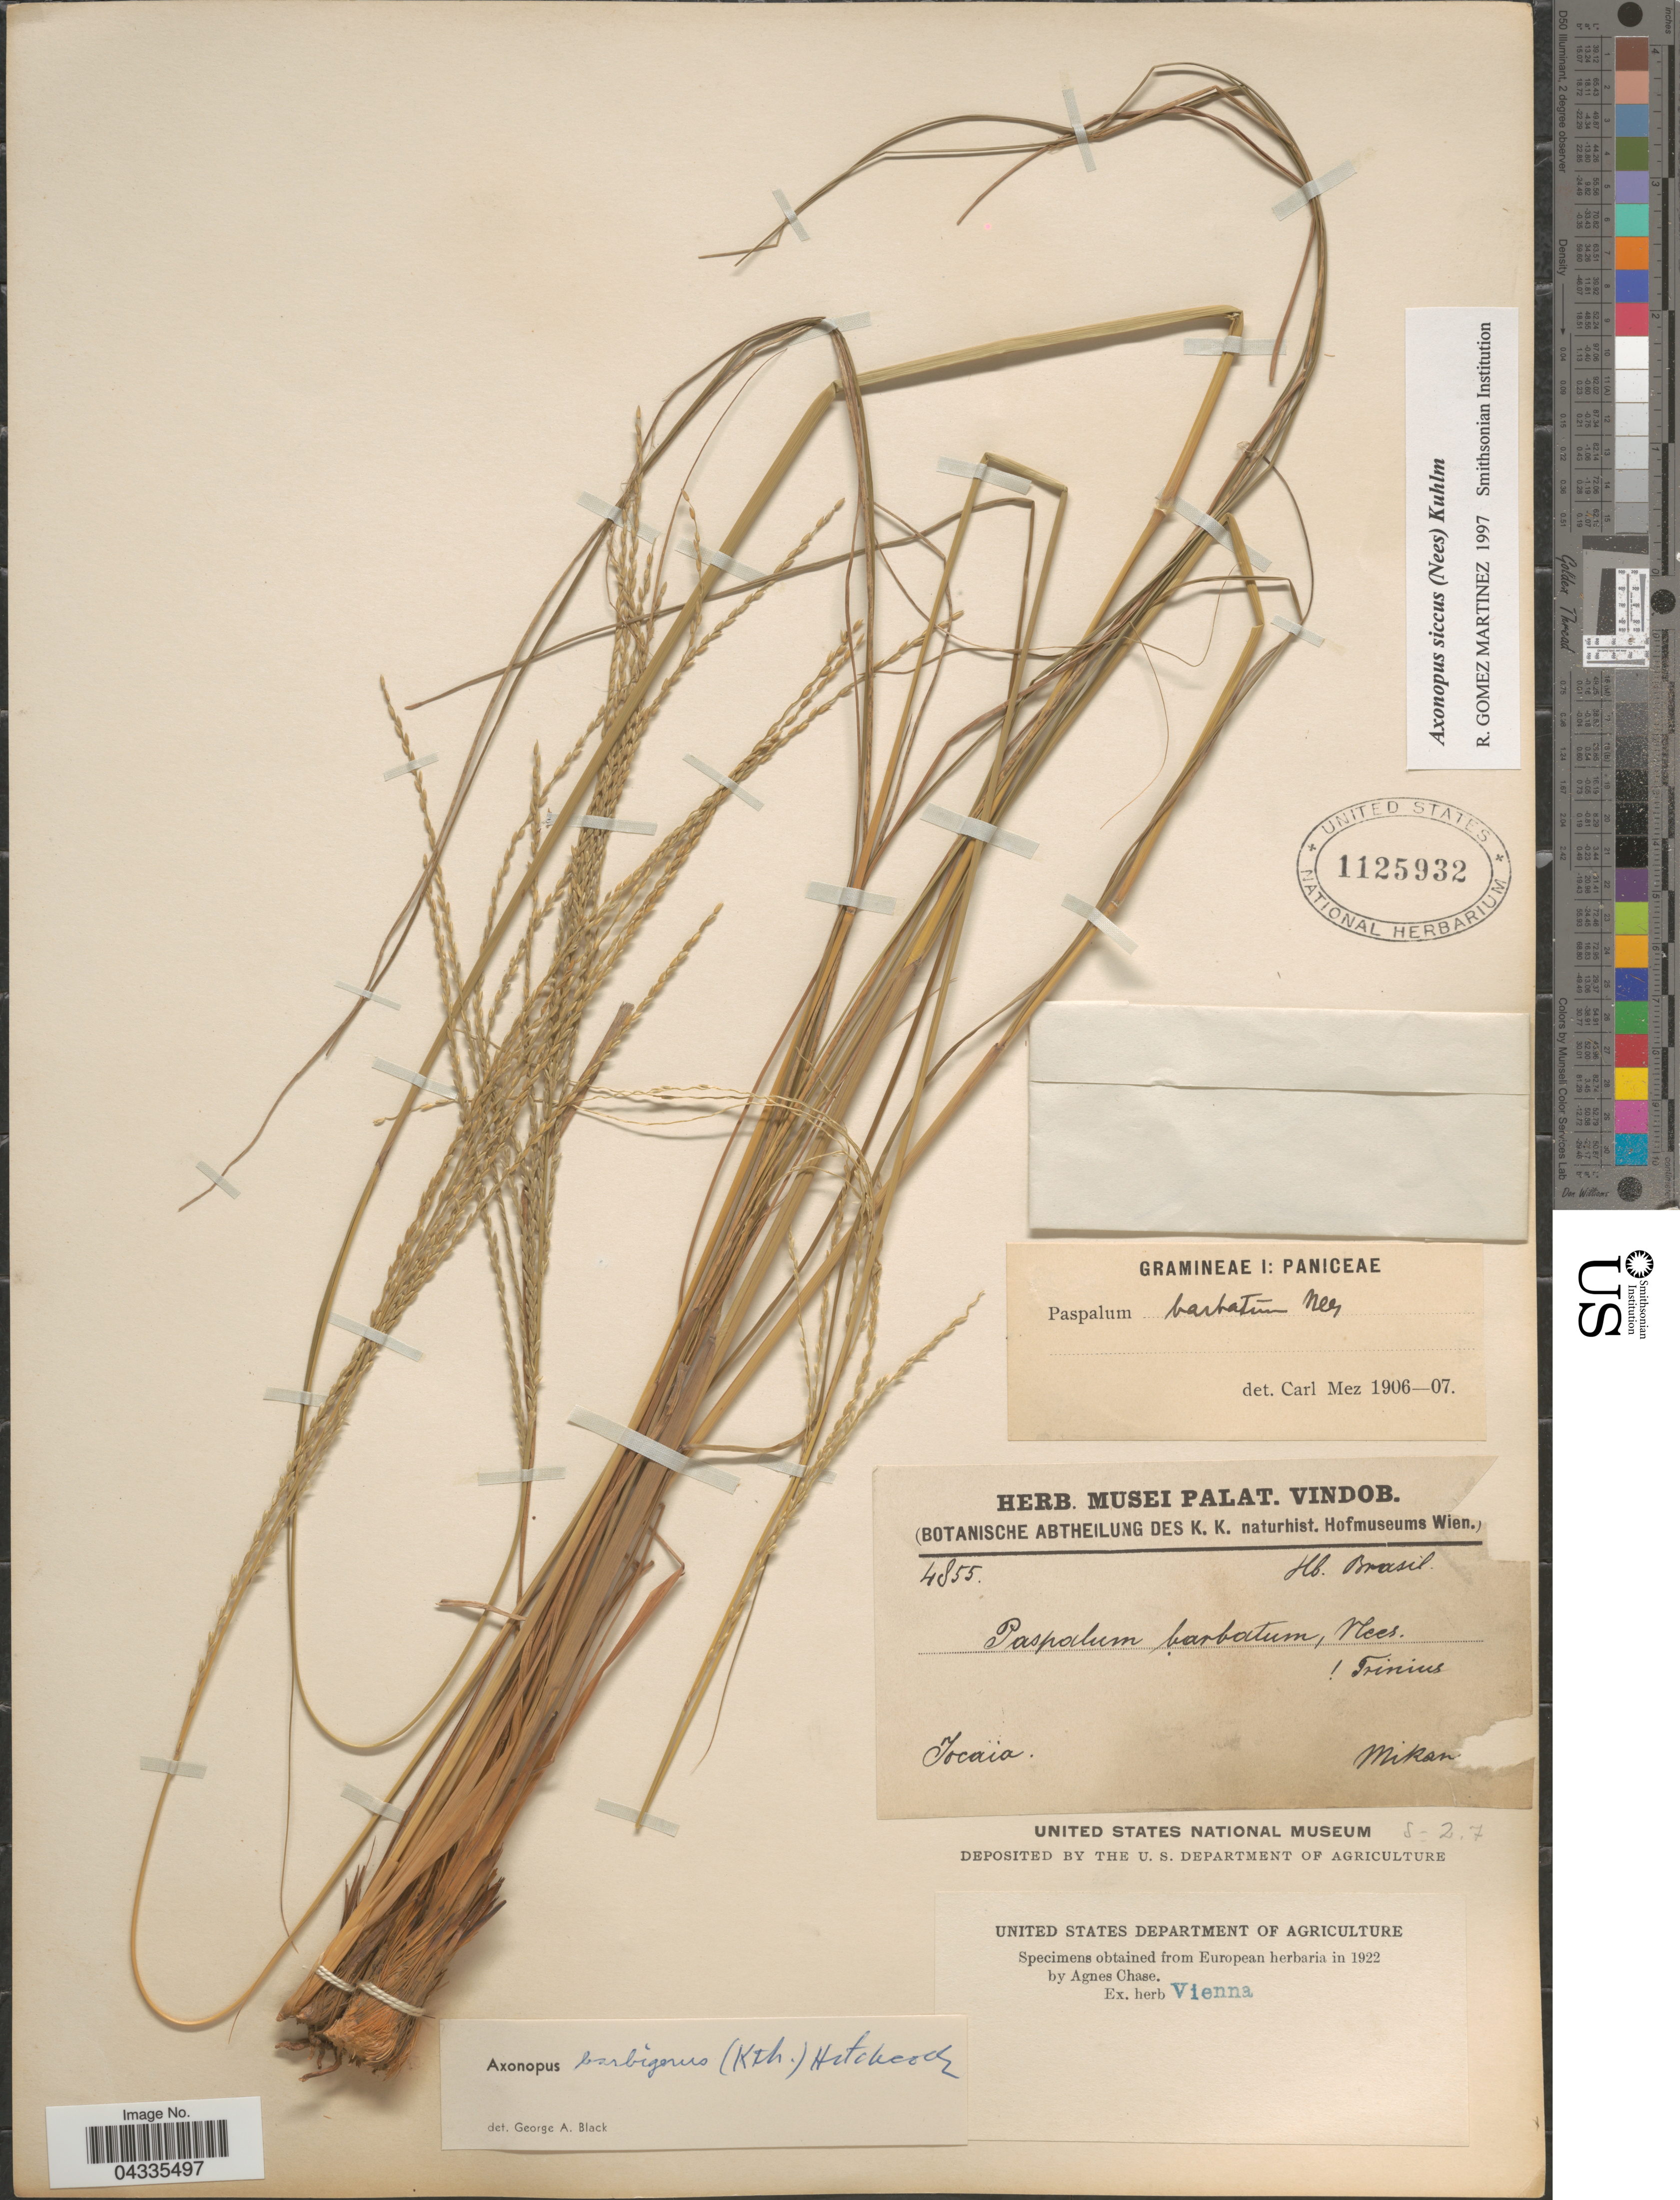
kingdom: Plantae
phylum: Tracheophyta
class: Liliopsida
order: Poales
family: Poaceae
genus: Axonopus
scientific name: Axonopus siccus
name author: (Nees) Kuhlm.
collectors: Mikan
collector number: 4855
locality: Tocaia.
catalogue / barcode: US 1125932